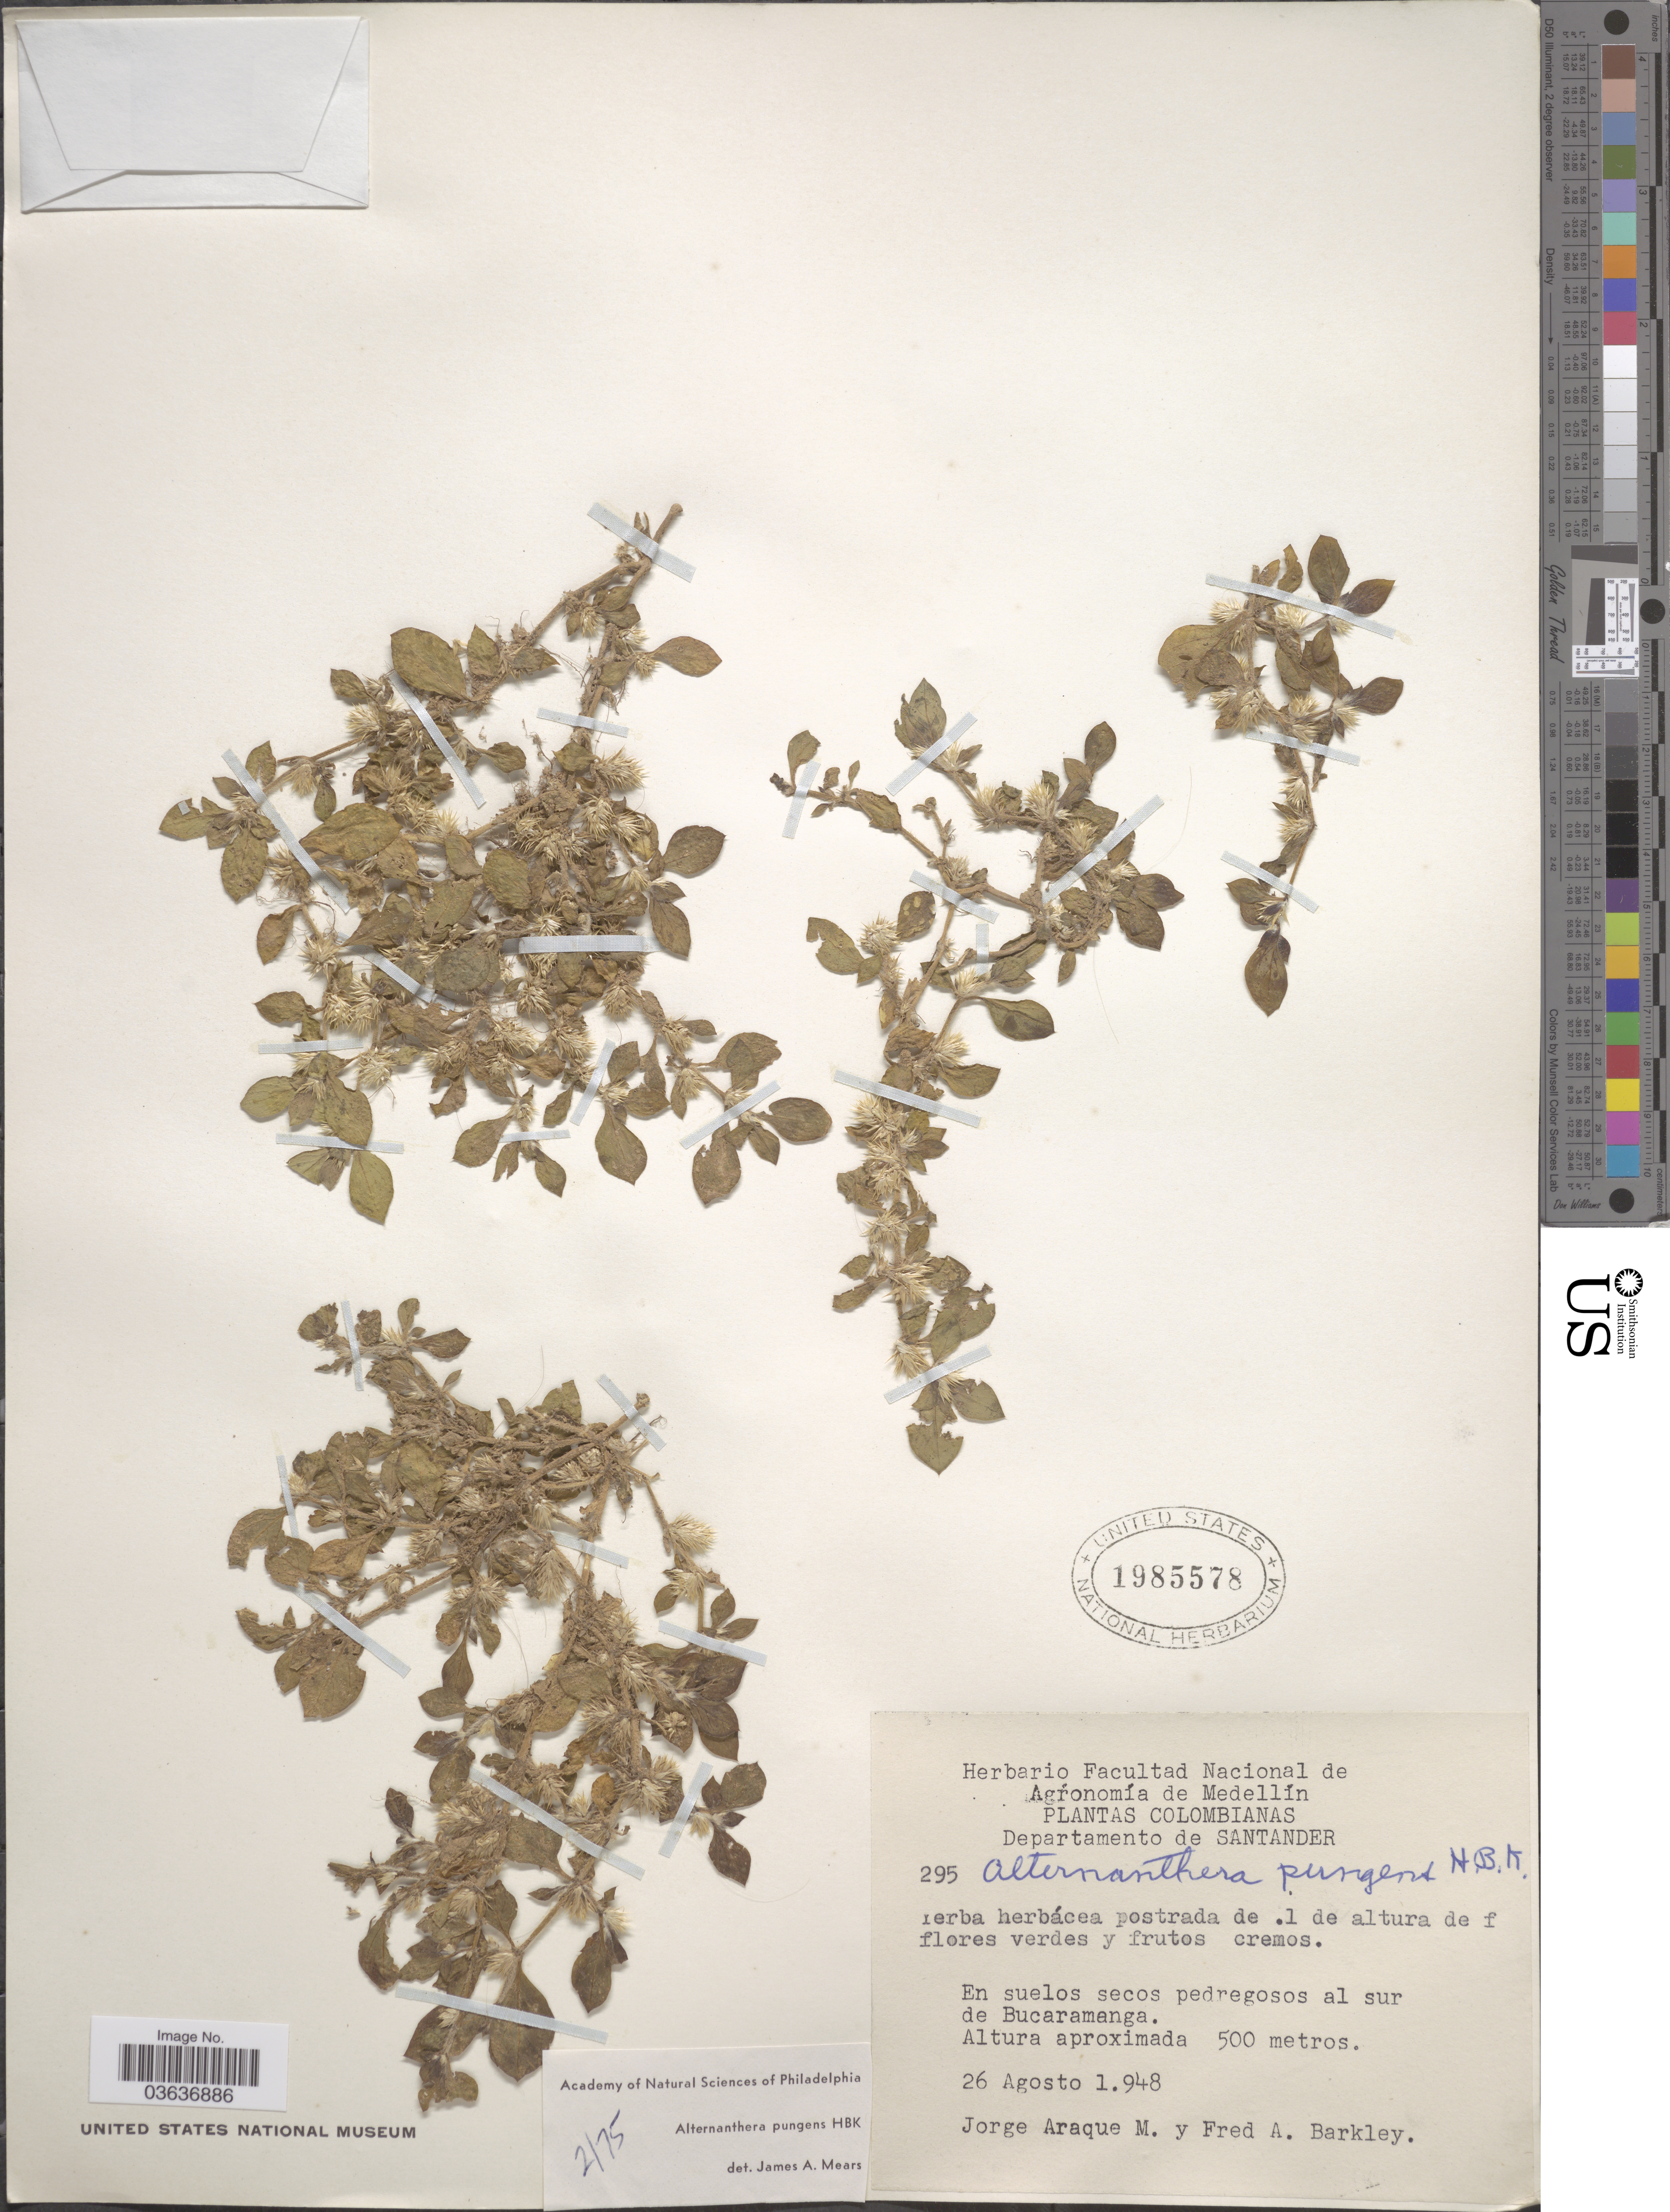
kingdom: Plantae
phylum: Tracheophyta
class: Magnoliopsida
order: Caryophyllales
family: Amaranthaceae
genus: Alternanthera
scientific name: Alternanthera pungens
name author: Kunth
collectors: J. Araque Molina & F. A. Barkley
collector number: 295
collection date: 1948-08-26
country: Colombia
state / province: Santander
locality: Departamento de Santander. En suelos secos pedregosos al sur de Bucaramanga.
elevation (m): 500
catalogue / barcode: US 1985578